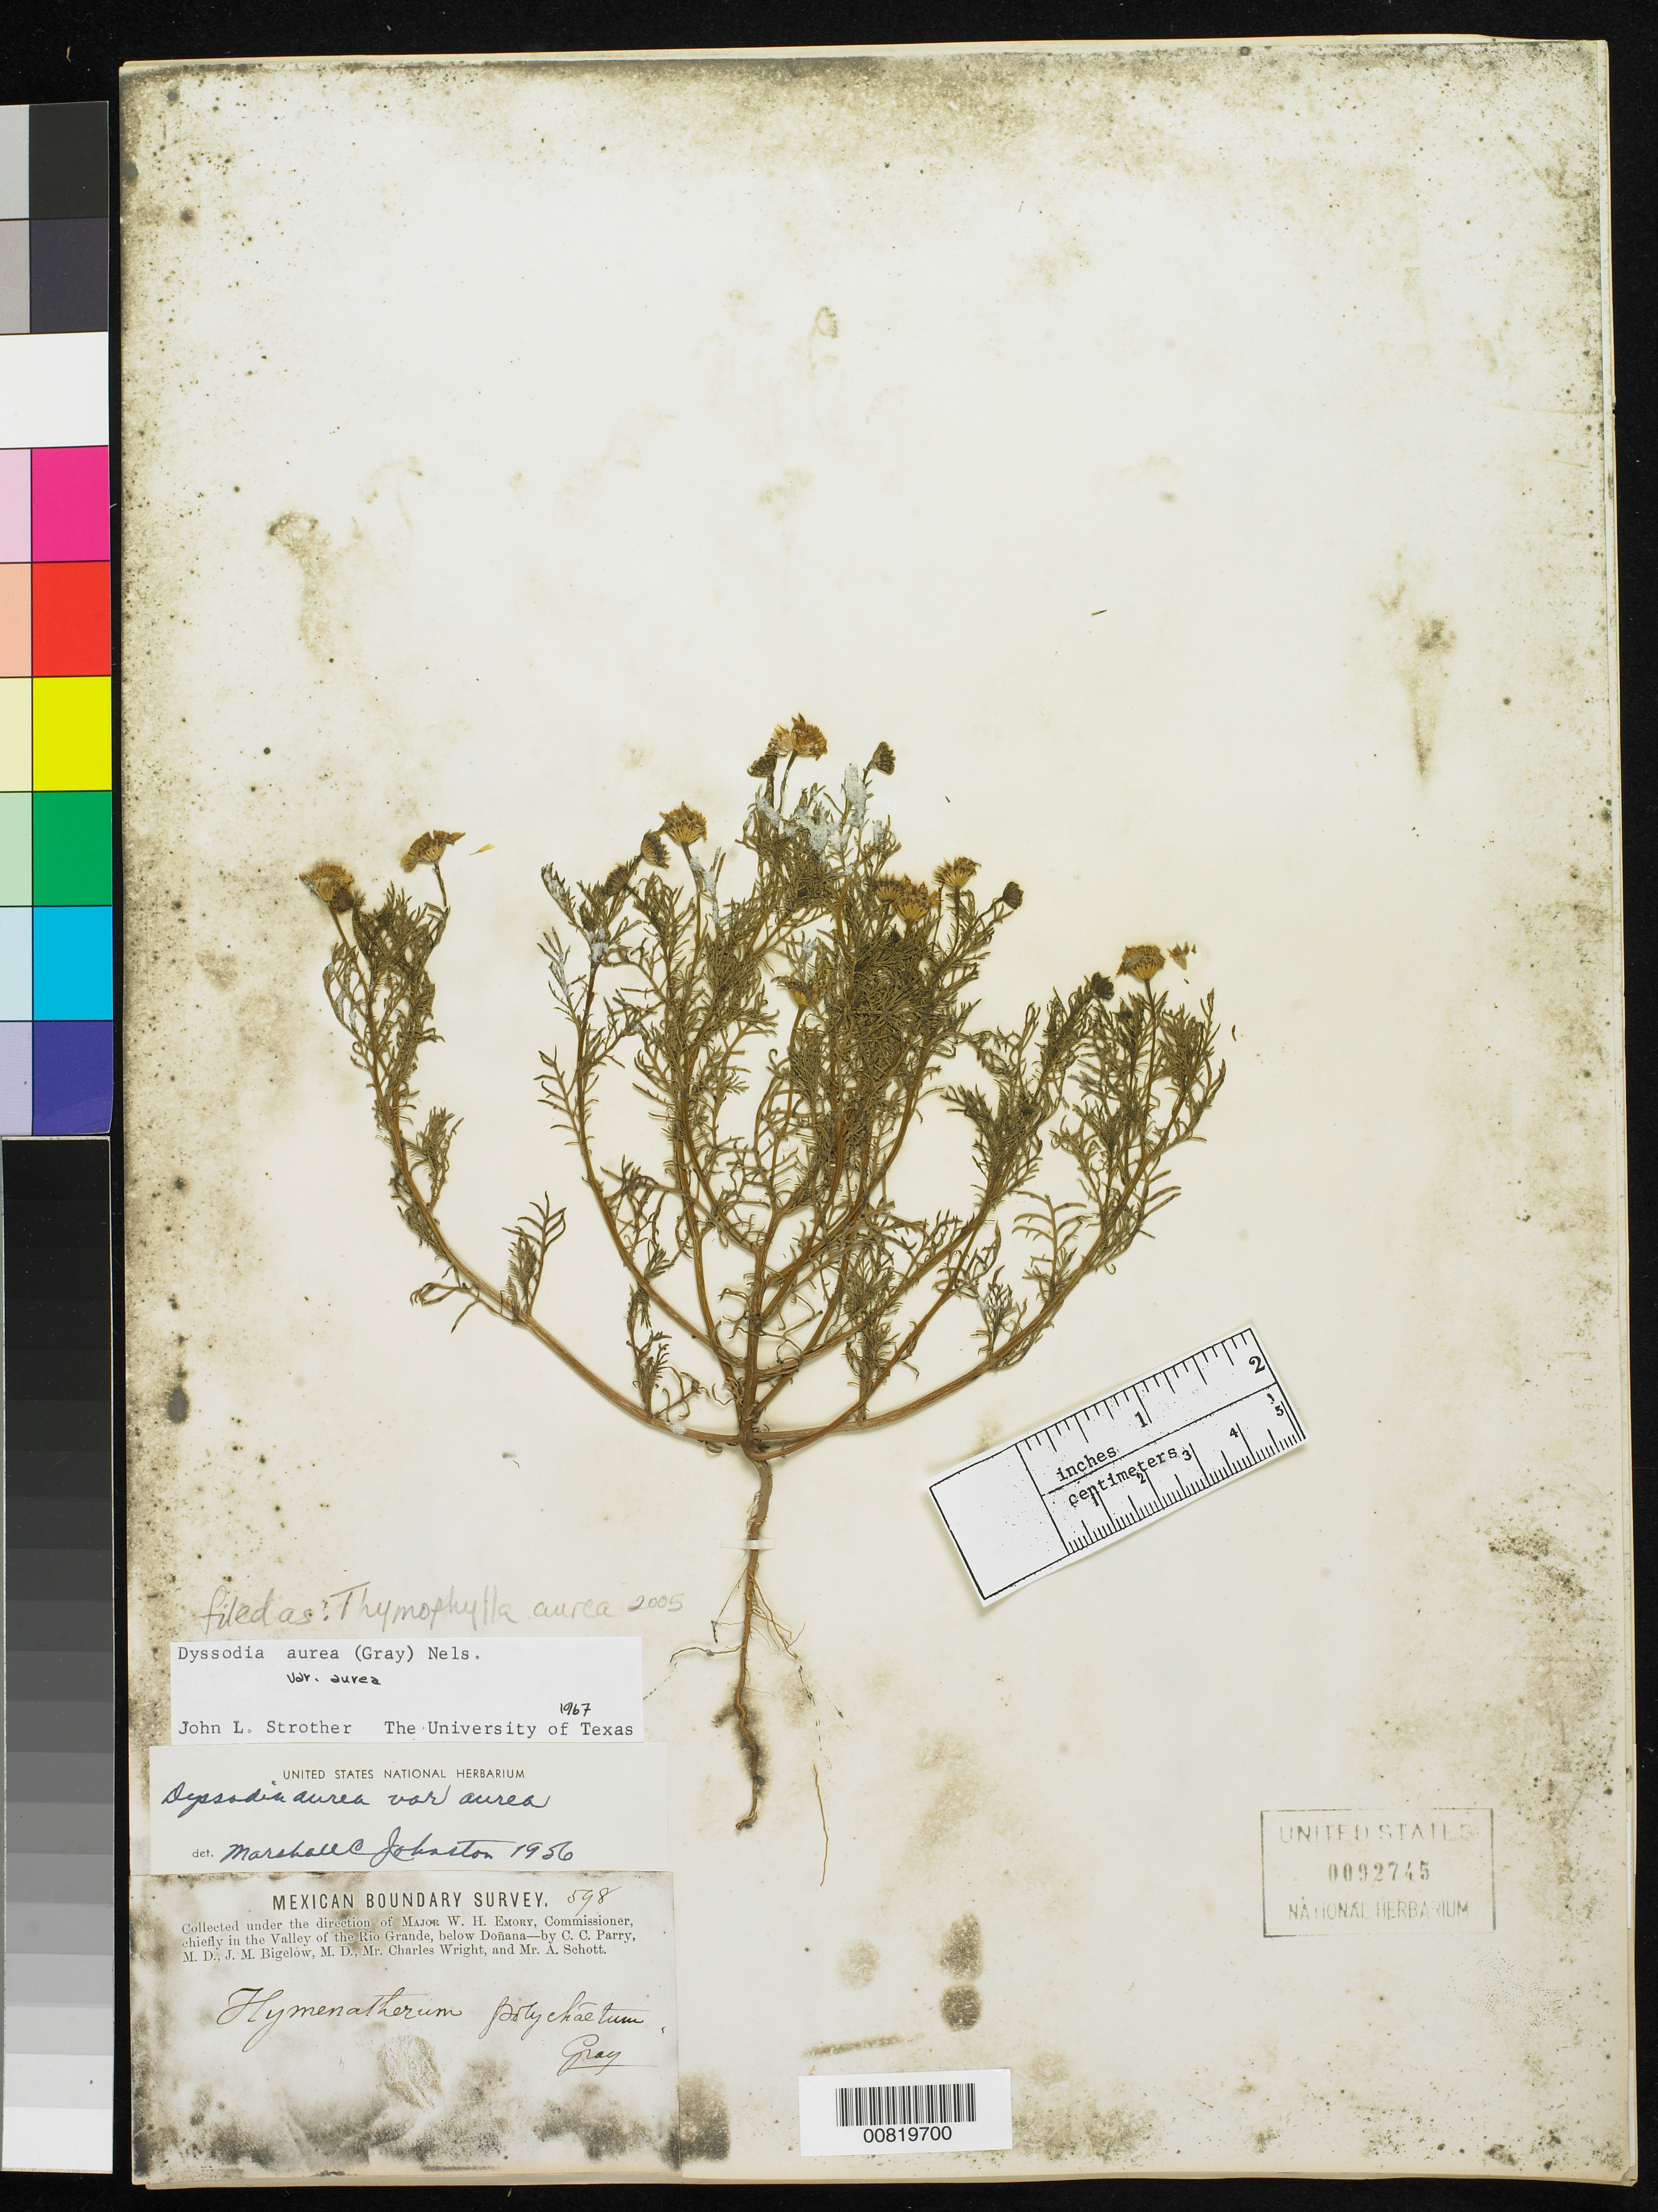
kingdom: Plantae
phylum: Tracheophyta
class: Magnoliopsida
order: Asterales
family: Asteraceae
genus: Thymophylla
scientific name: Thymophylla aurea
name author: (A. Gray) Greene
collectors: C. C. Parry, J. M. Bigelow, C. Wright & A. C. V. Schott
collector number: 598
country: United States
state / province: New Mexico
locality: Valley of the Rio Grande, below Doñana, New Mexico.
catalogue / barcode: US 92745